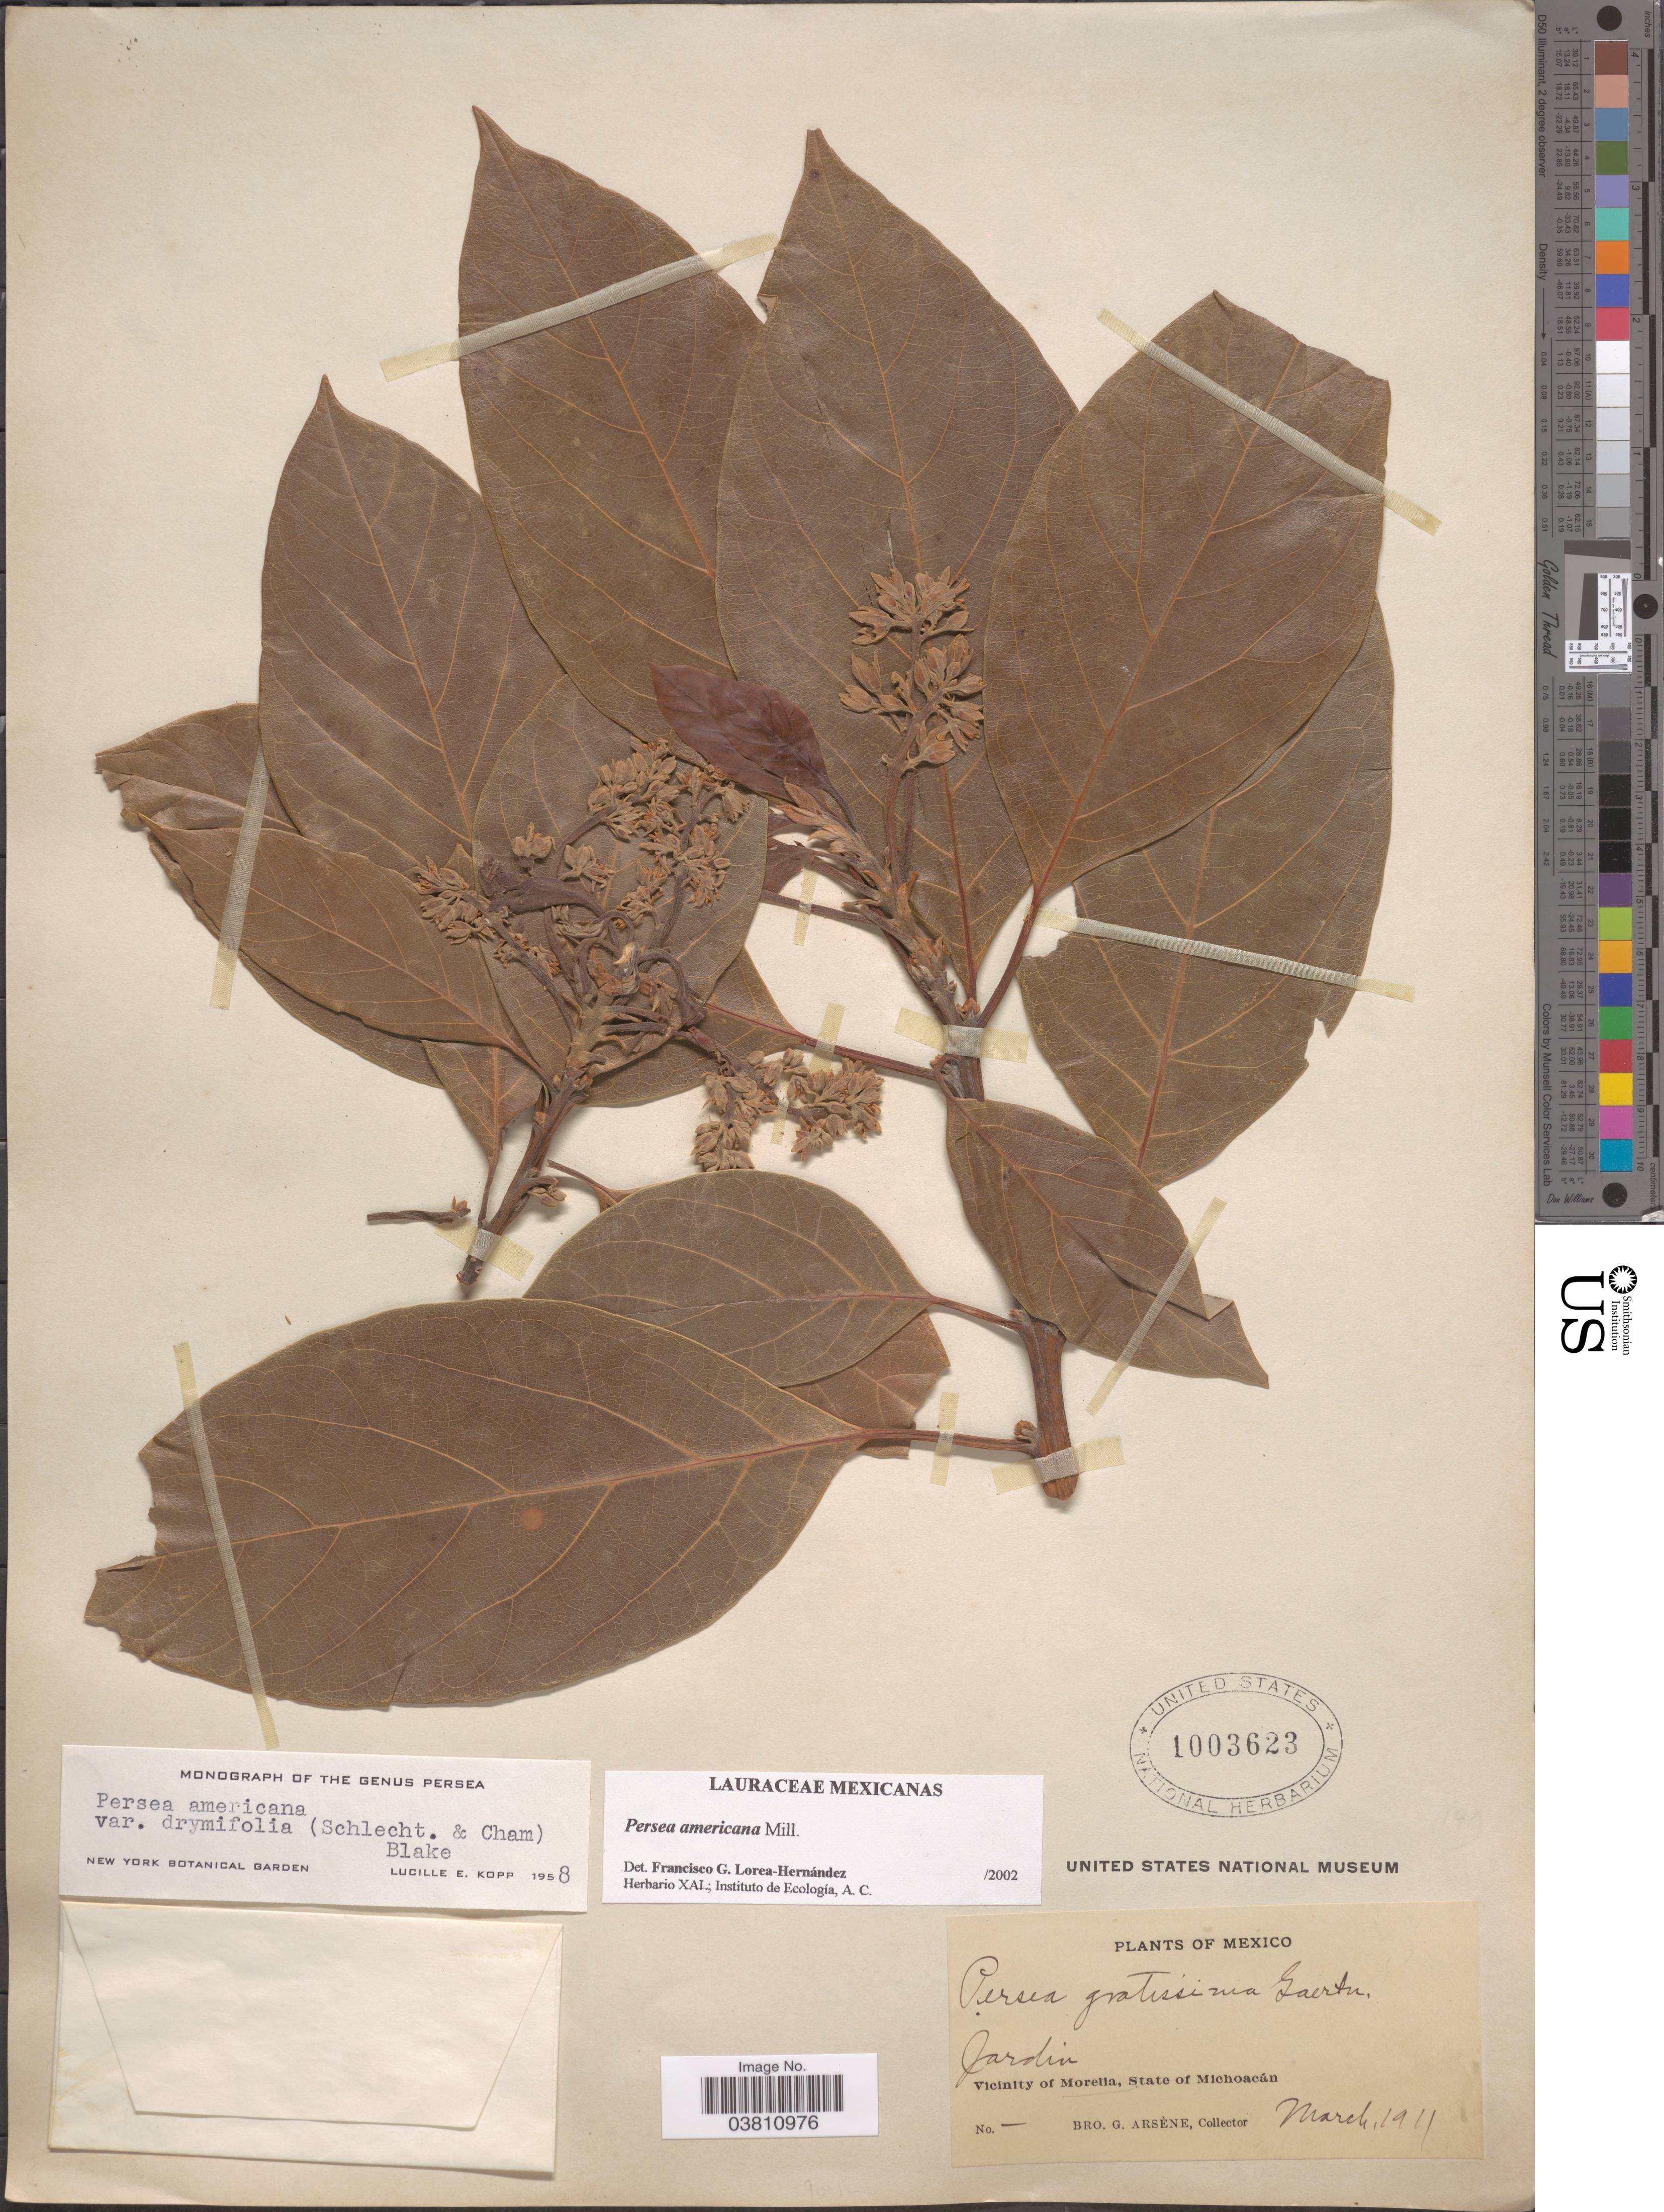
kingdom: Plantae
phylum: Tracheophyta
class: Magnoliopsida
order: Laurales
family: Lauraceae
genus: Persea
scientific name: Persea americana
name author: Mill.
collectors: Bro. G. Arsène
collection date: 1911-03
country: Mexico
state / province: Michoacán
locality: Vicinity of Morelia.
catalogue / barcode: US 1003623